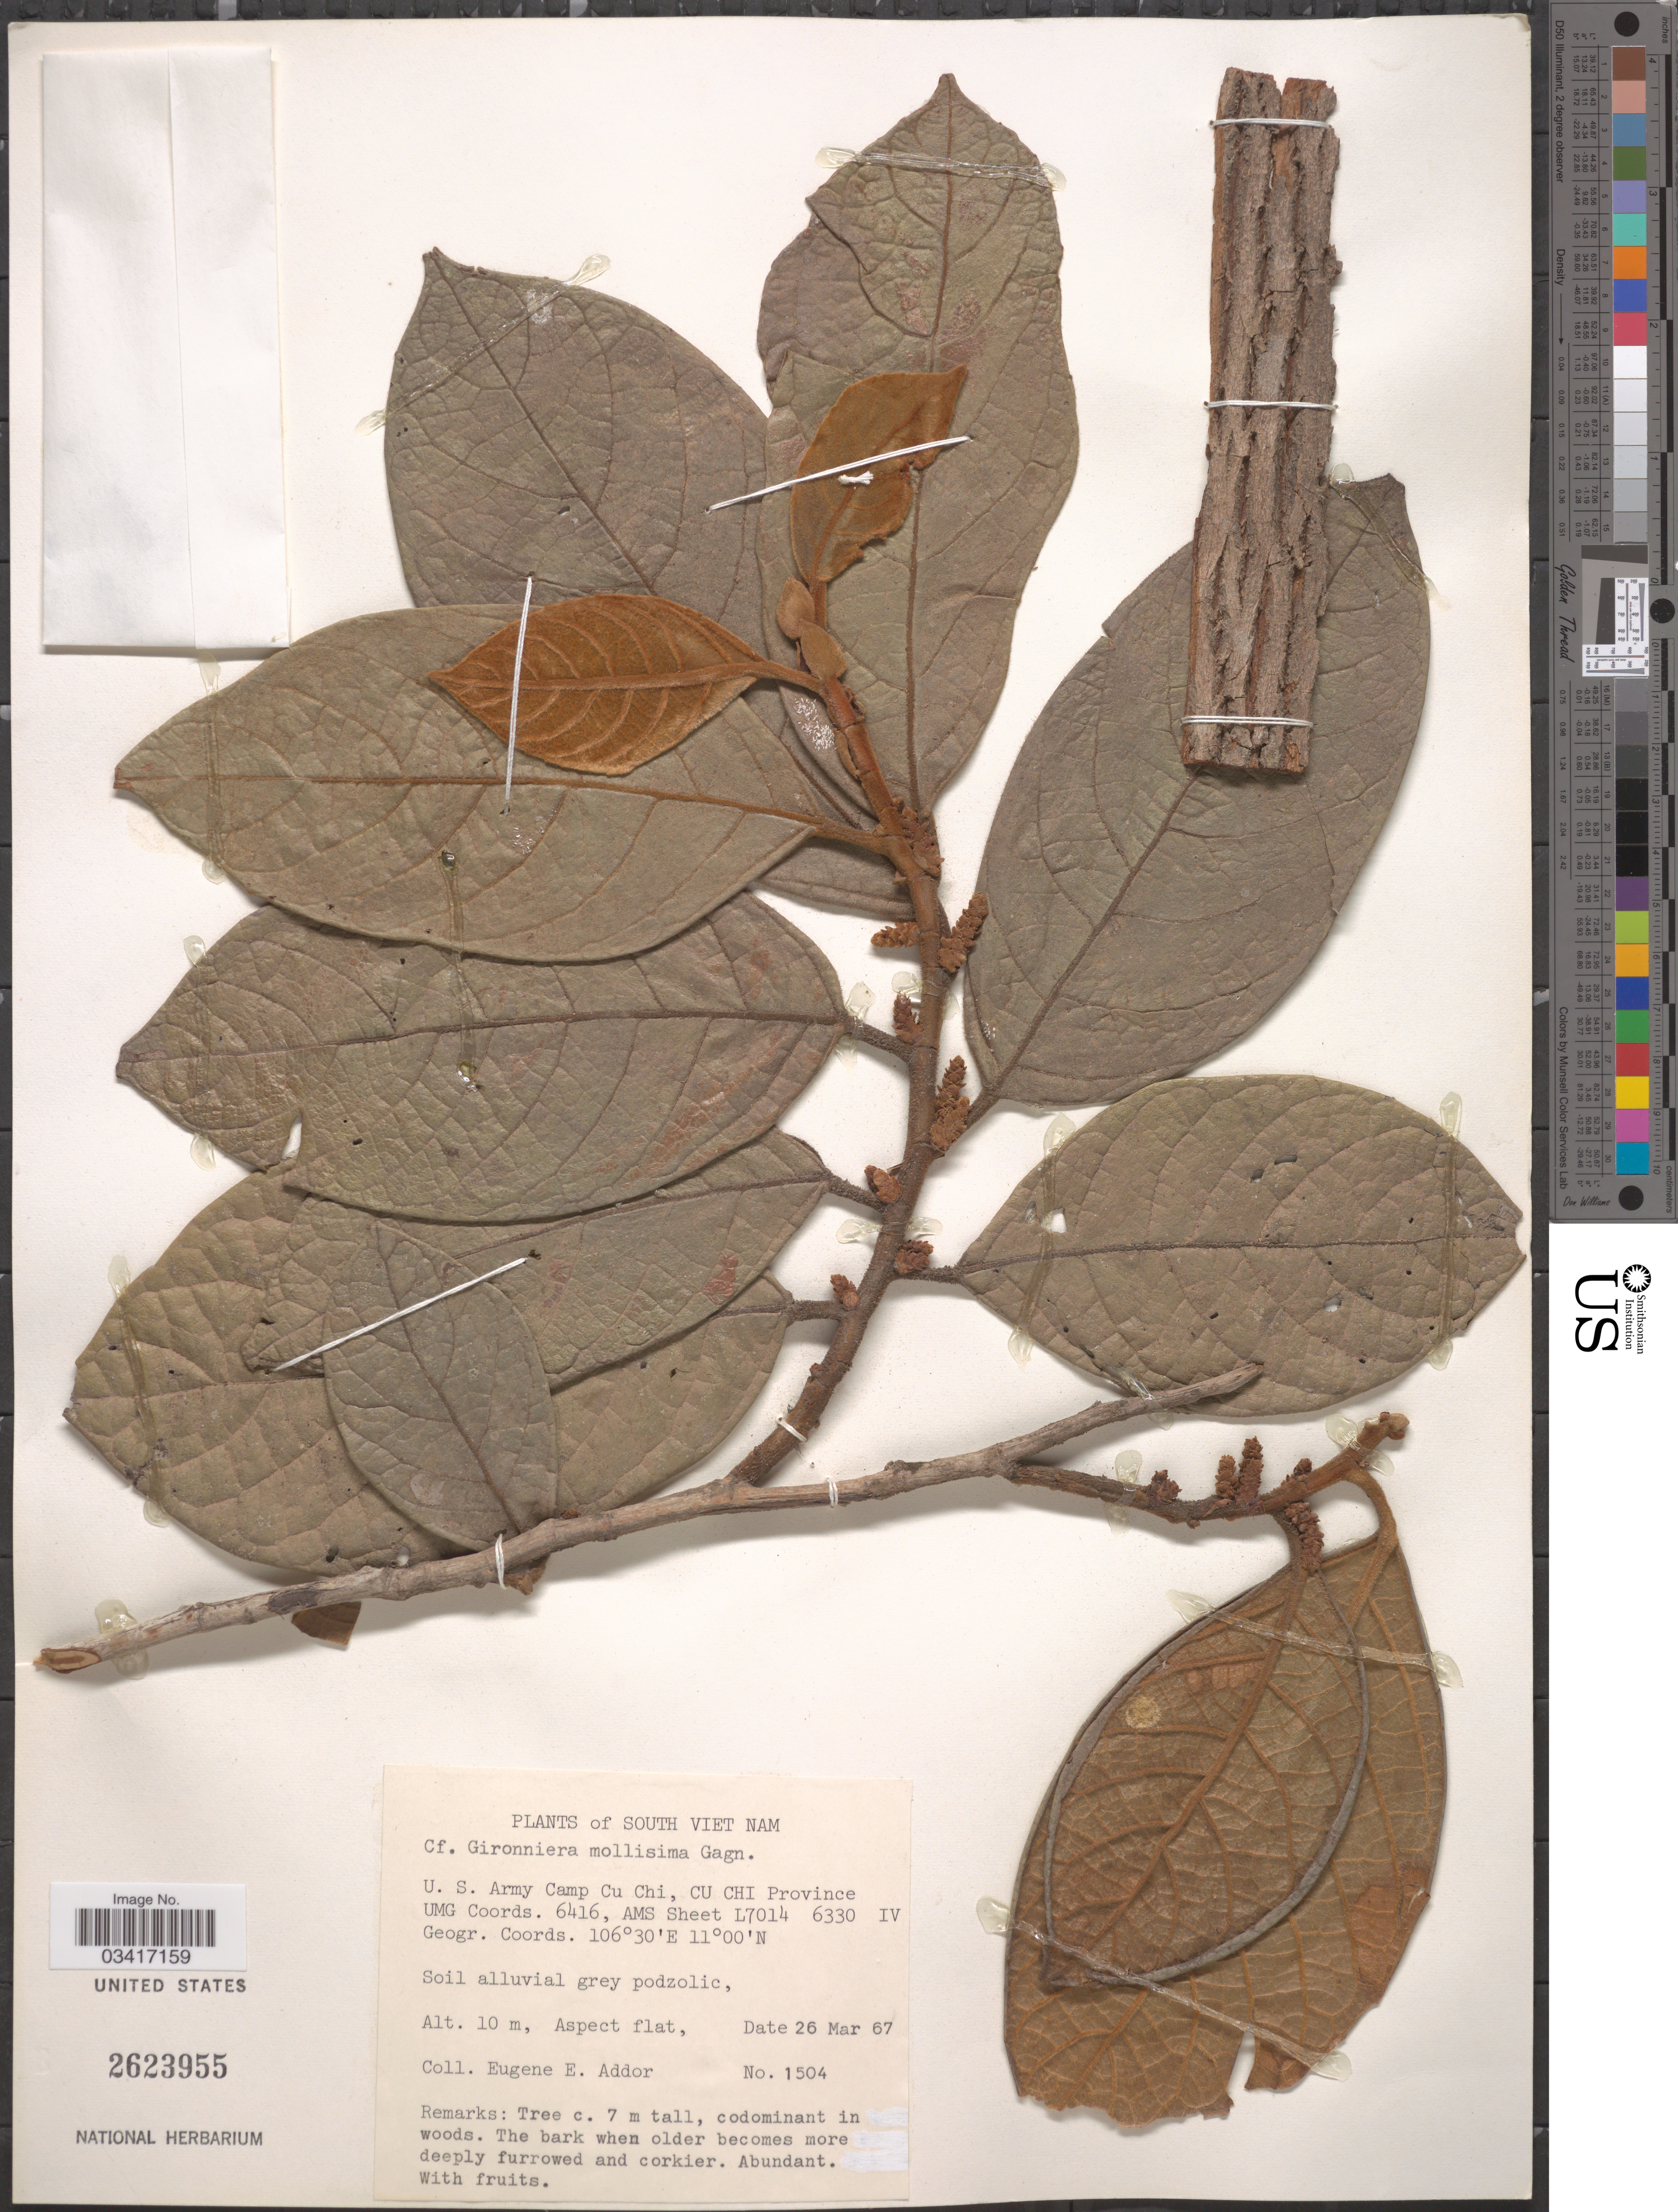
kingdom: Plantae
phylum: Tracheophyta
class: Magnoliopsida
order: Rosales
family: Cannabaceae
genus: Gironniera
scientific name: Gironniera mollissima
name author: Gagnep.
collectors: E. E. Addor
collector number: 1504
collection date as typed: Transcribed d/m/y: 26/3/67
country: Vietnam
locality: South Viet nam. U. S. Army Camp Cu Chi, Cu Chi Province UMG Coords. 6416, AMS Sheet L7014 6330 IV.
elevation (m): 10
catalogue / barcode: US 2623955